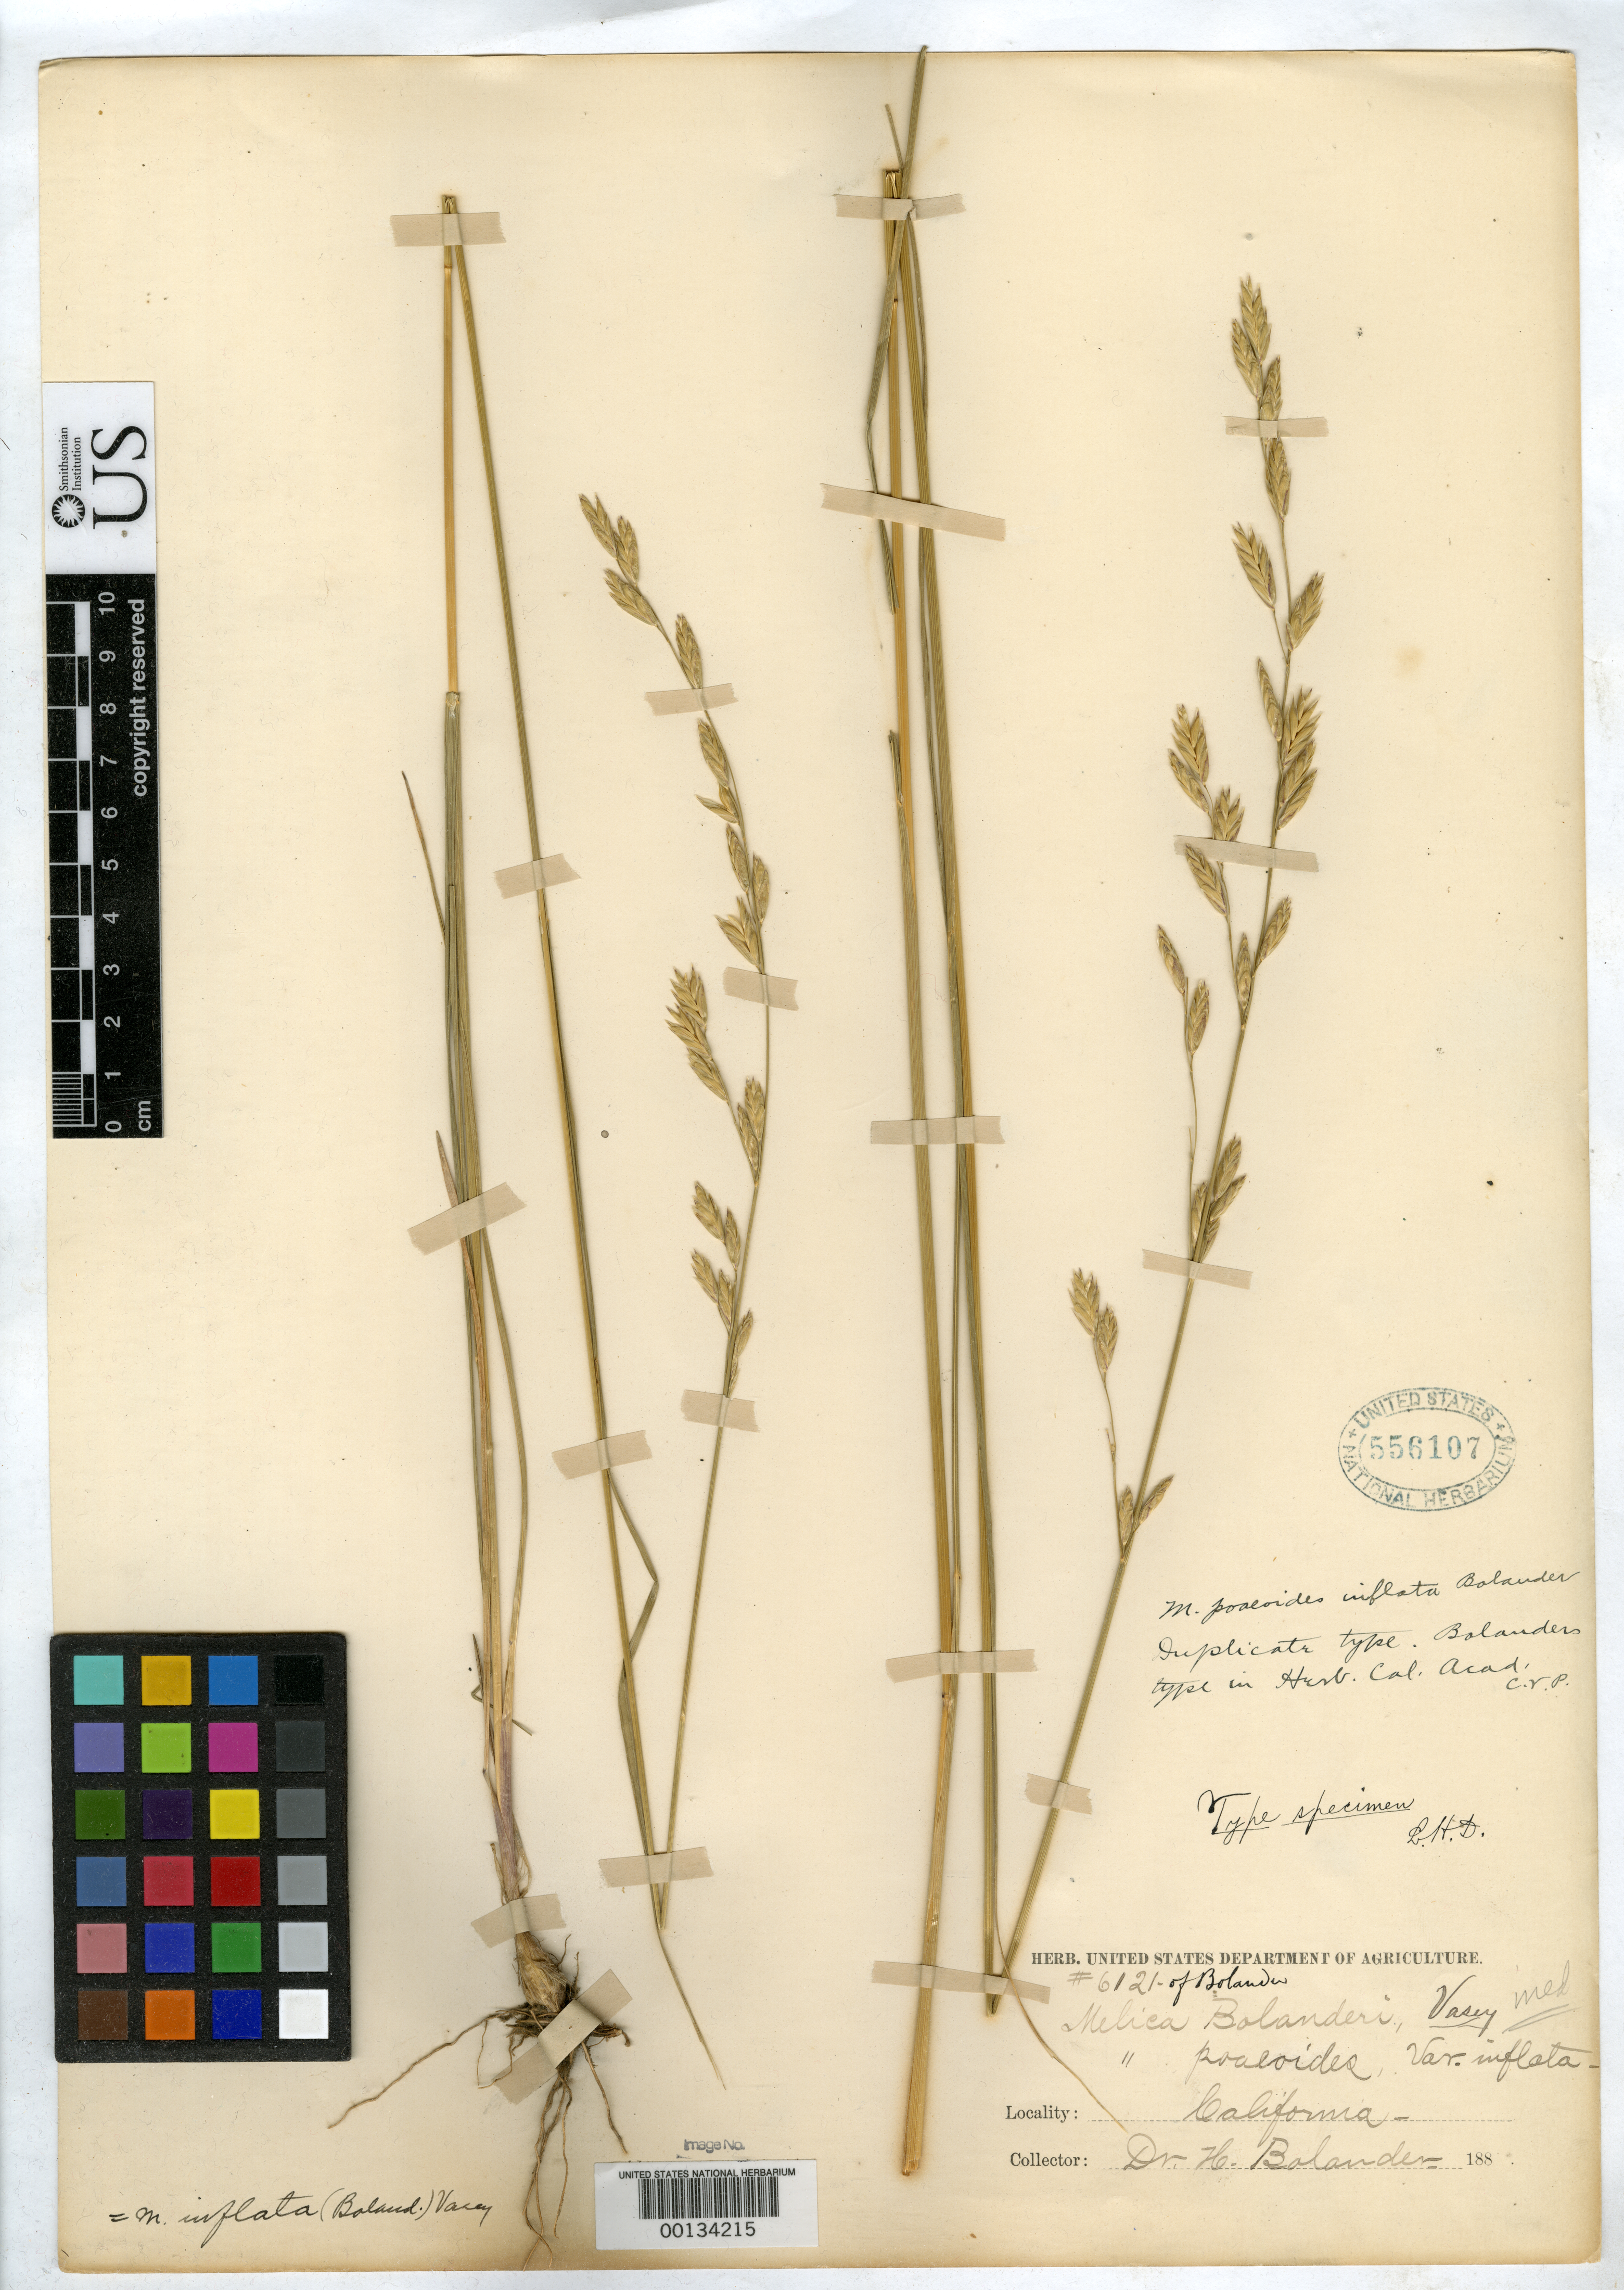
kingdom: Plantae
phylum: Tracheophyta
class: Liliopsida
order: Poales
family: Poaceae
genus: Melica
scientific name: Melica pooides var. inflata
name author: Bol.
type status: Isotype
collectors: H. Bolander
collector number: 6121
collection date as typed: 1856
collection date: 1856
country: United States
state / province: California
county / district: Mariposa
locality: Yosemite Valley.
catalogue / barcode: US 556107